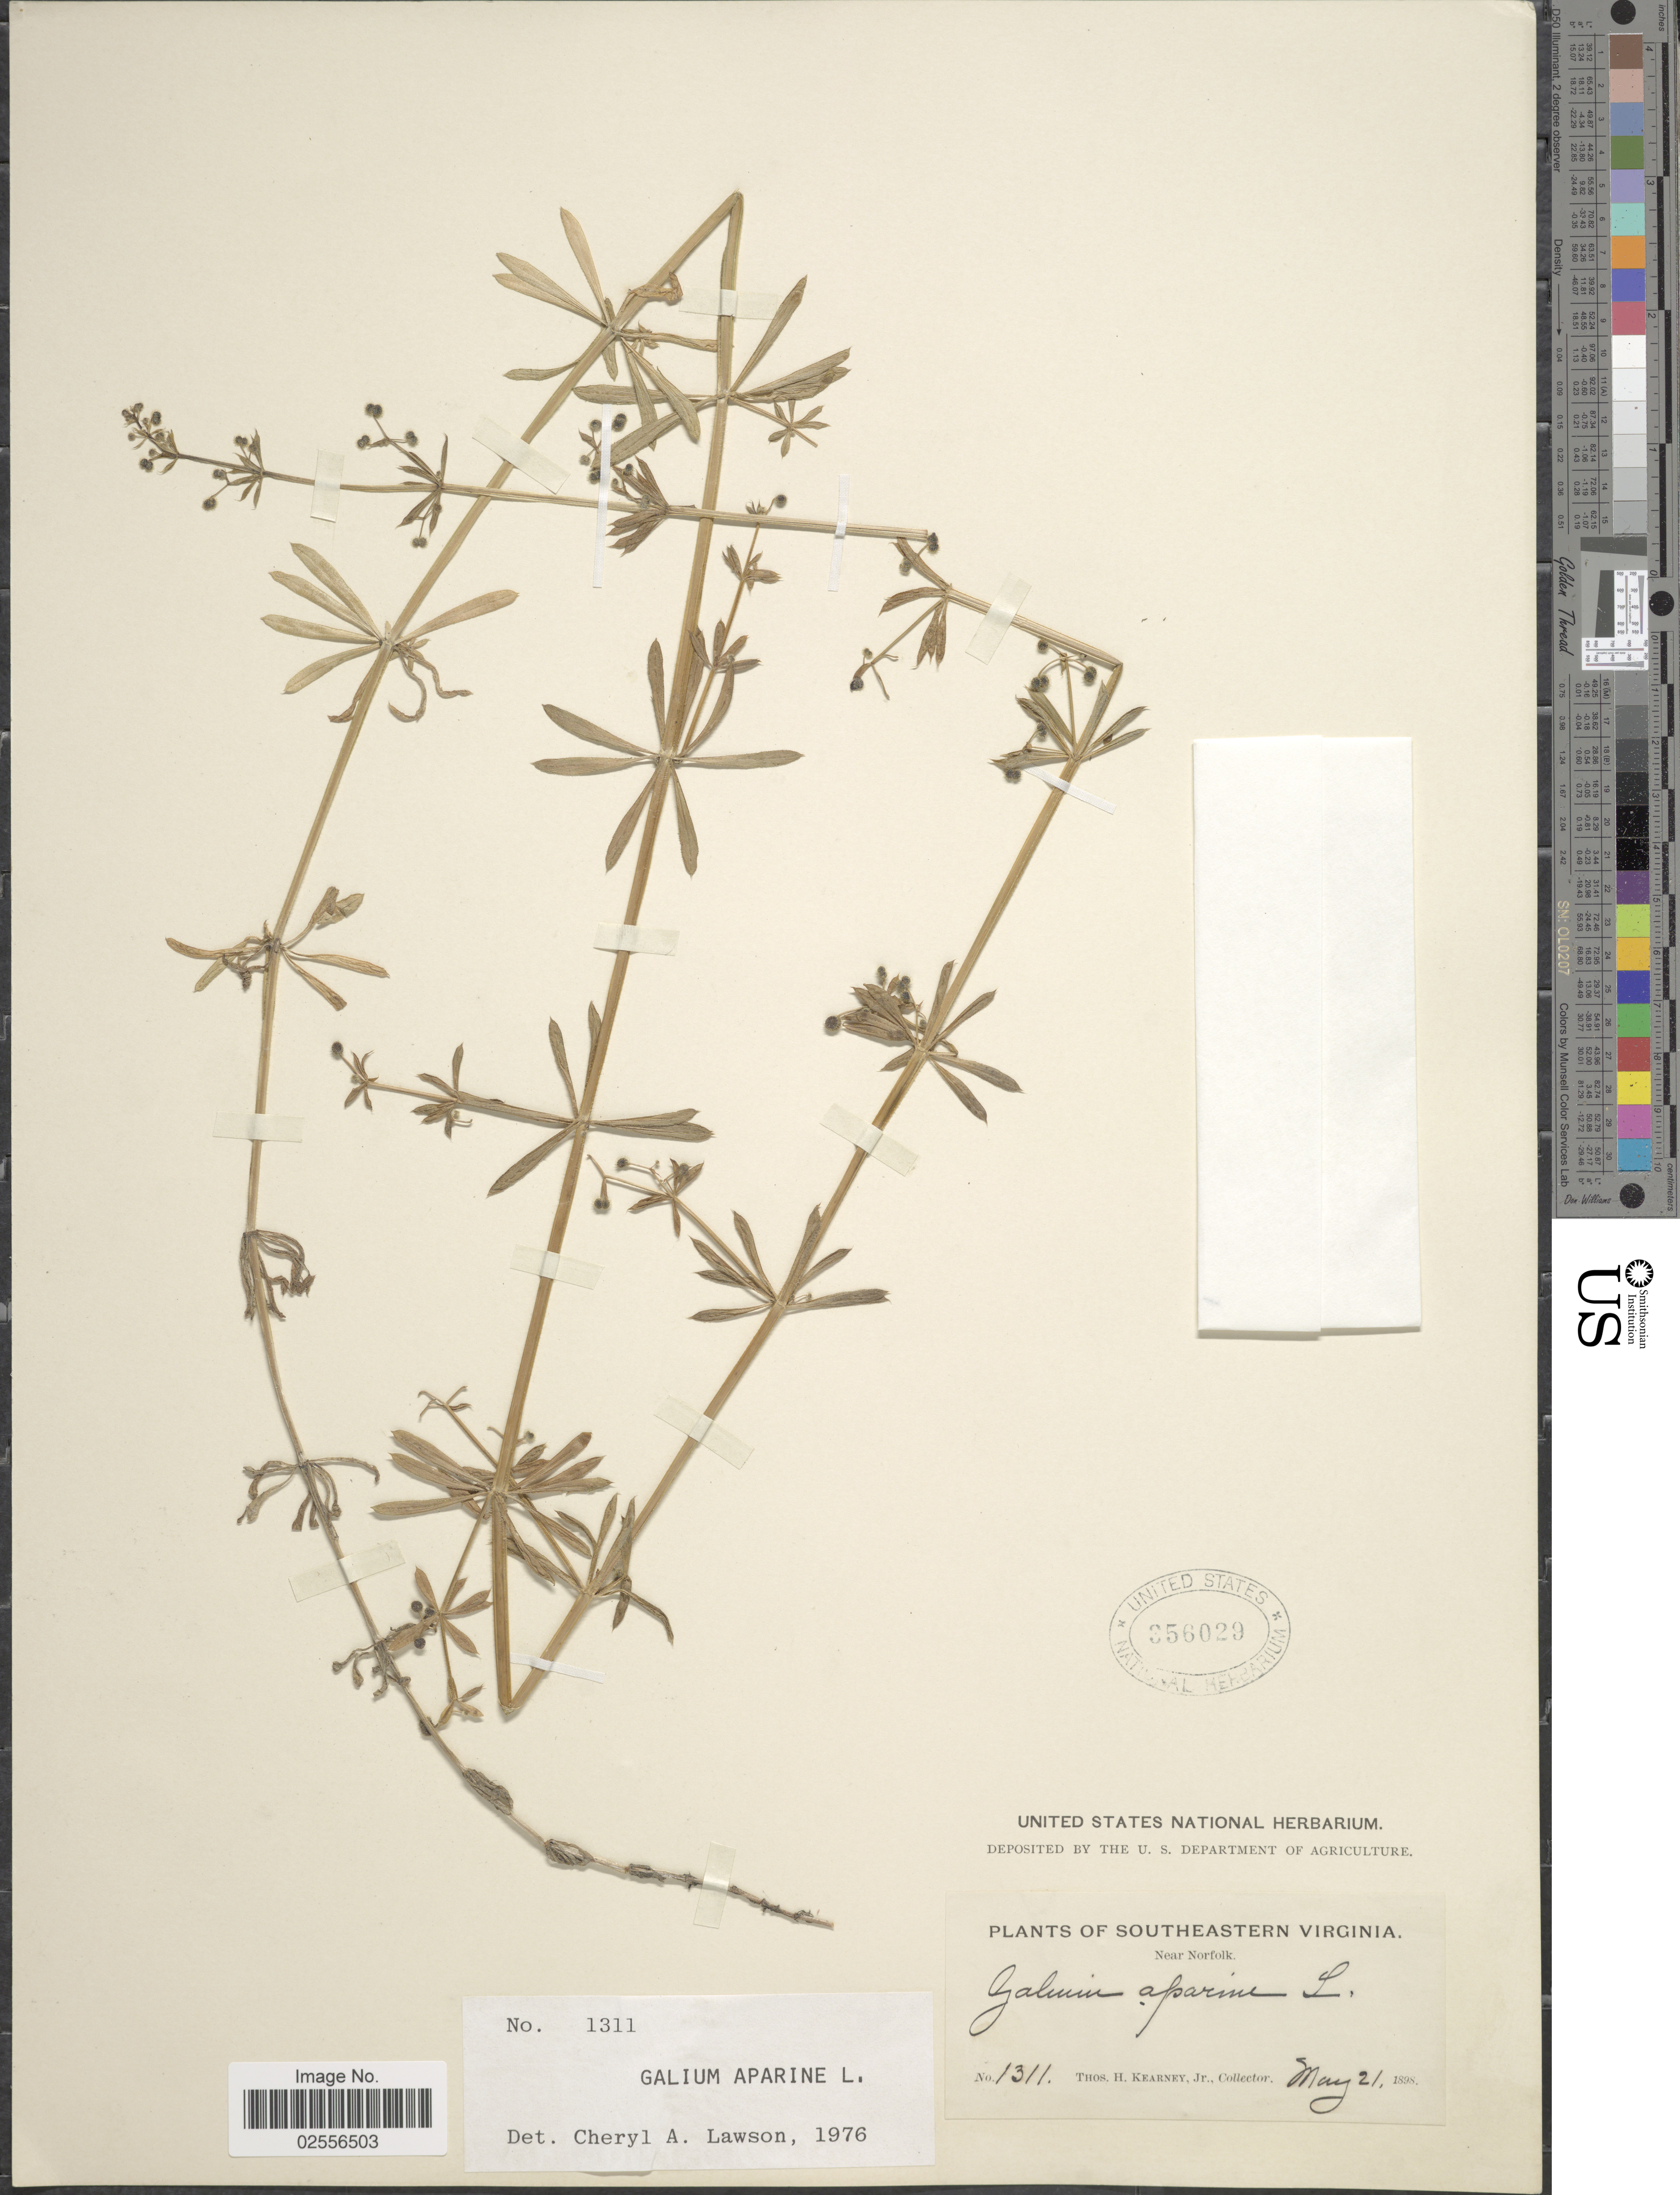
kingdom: Plantae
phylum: Tracheophyta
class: Magnoliopsida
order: Gentianales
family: Rubiaceae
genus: Galium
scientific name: Galium aparine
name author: L.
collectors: T. H. Kearney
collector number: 1311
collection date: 1898-05-21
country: United States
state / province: Virginia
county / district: City of Norfolk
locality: Southeastern Virginia, Near Norfolk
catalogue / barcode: US 356029